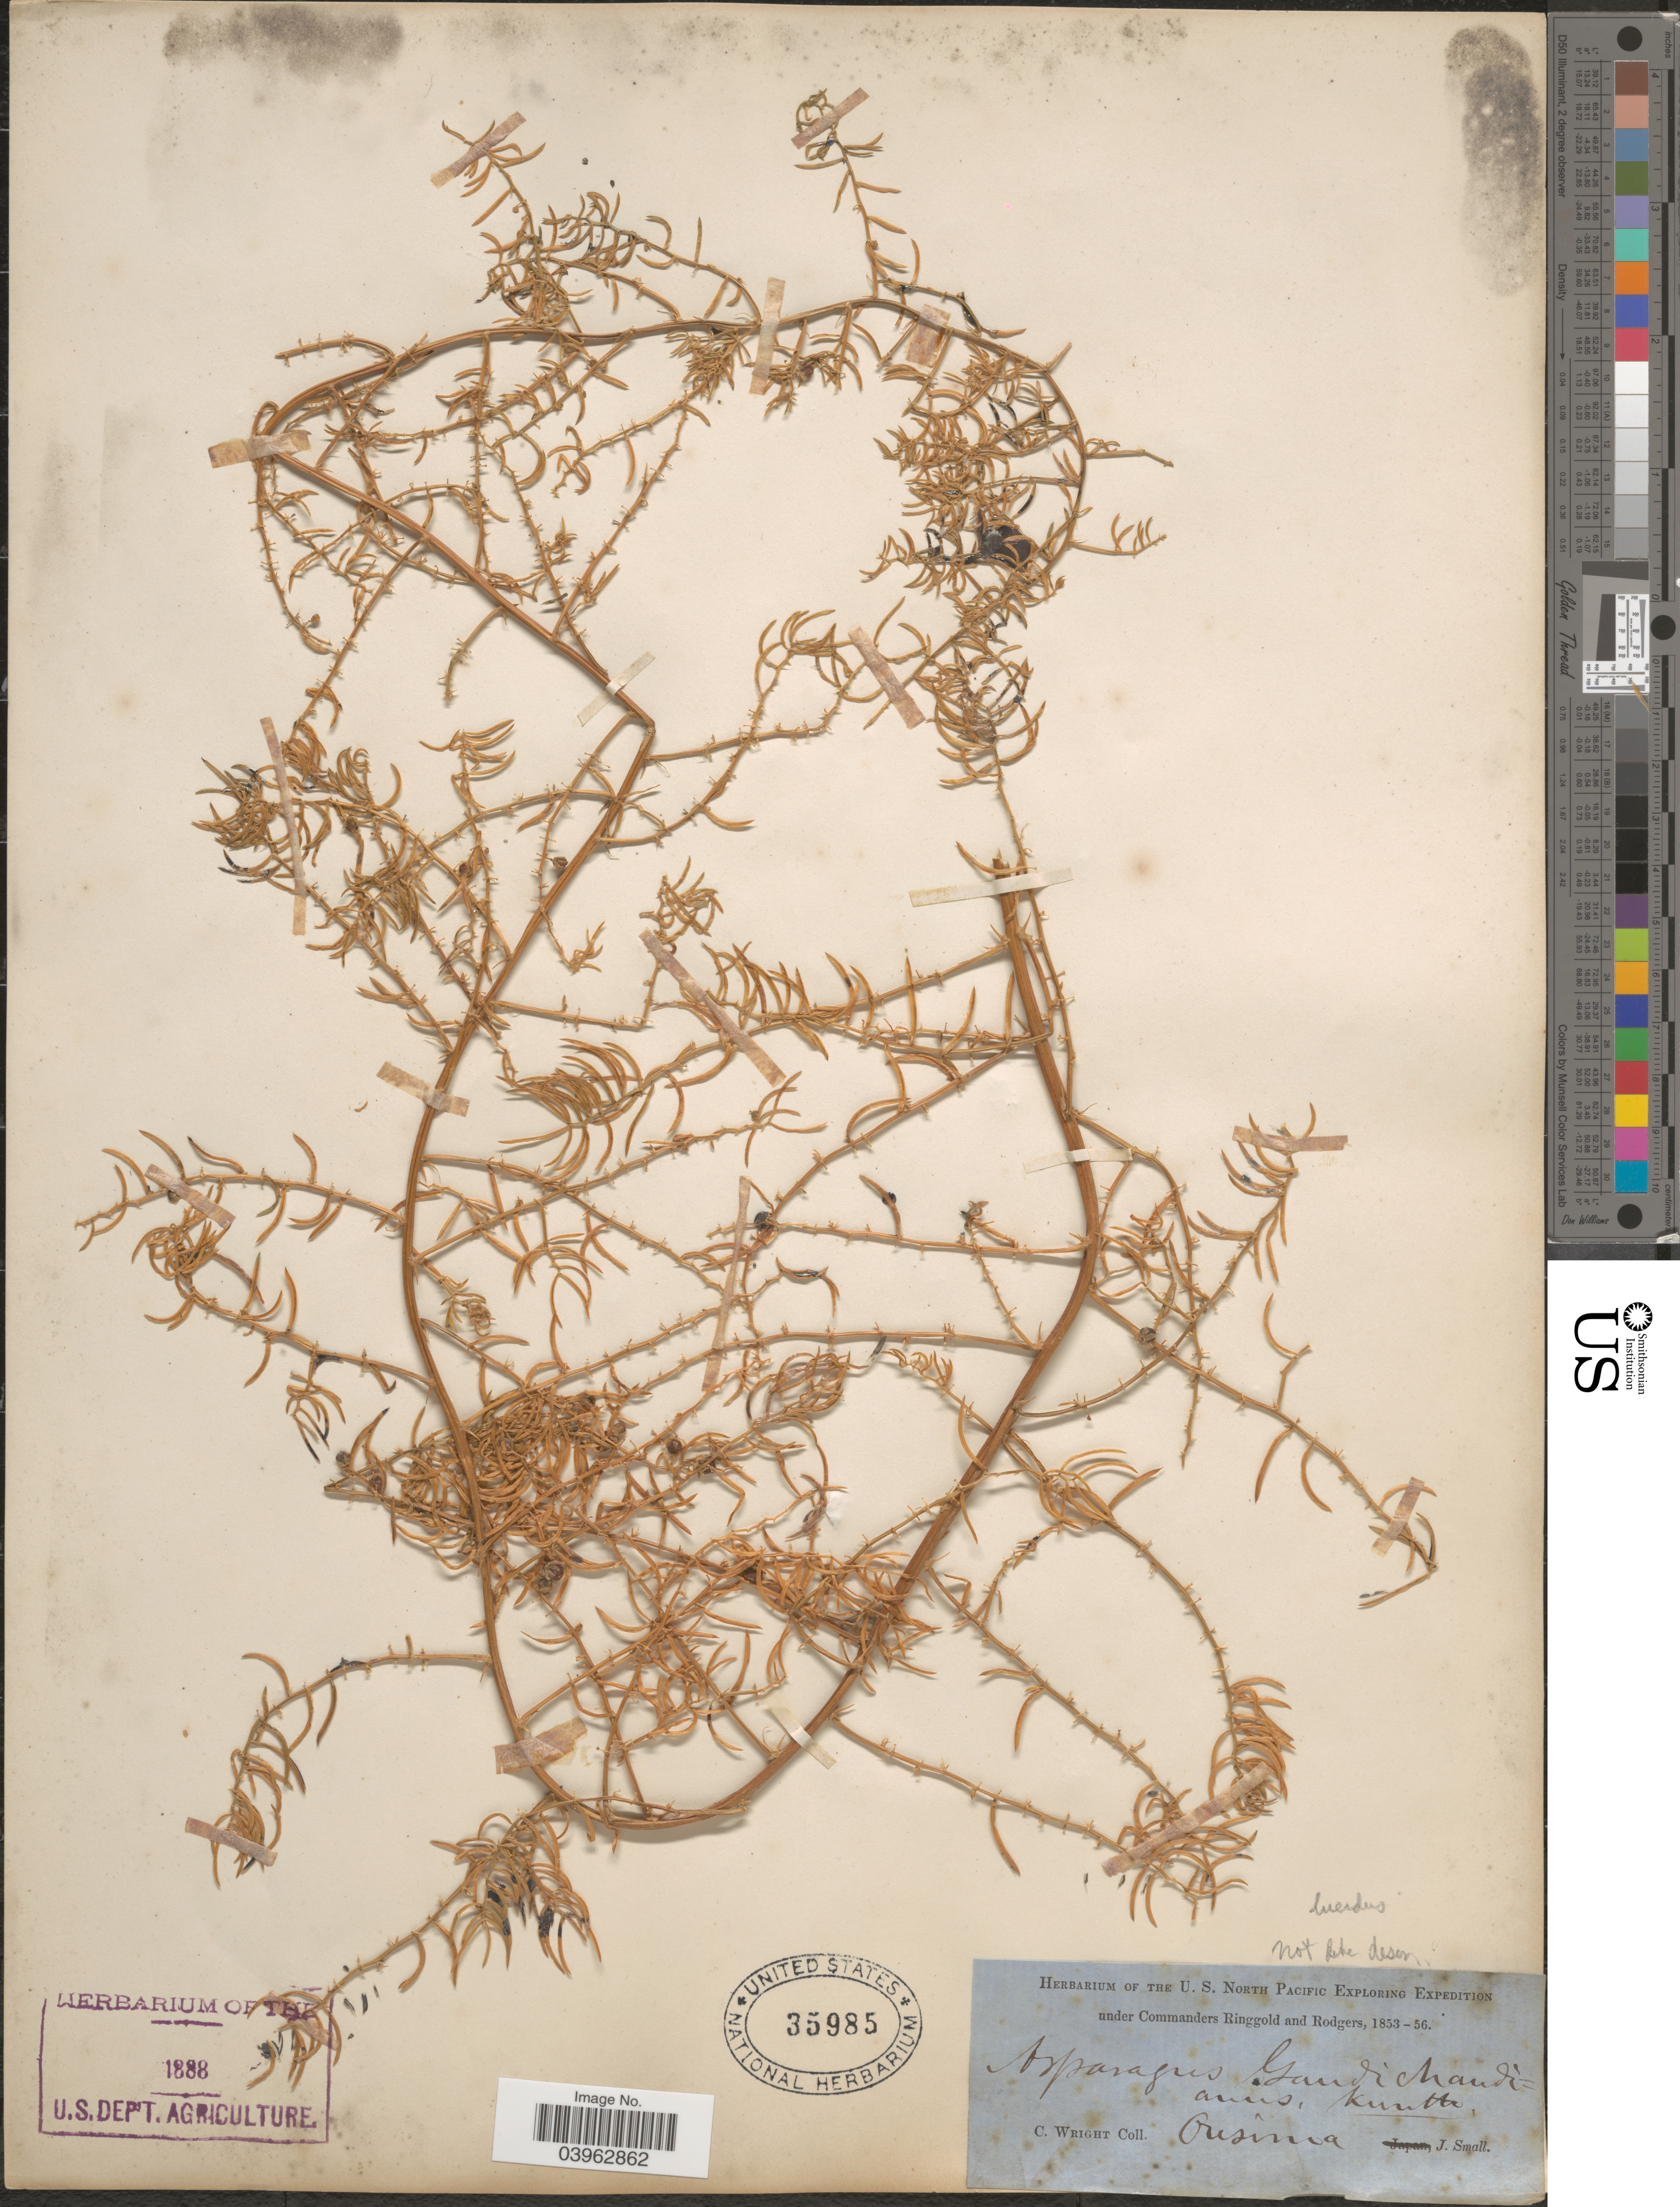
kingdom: Plantae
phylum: Tracheophyta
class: Liliopsida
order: Asparagales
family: Asparagaceae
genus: Asparagus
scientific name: Asparagus cochinchinensis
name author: (Lour.) Merr.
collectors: C. Wright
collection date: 1853/1856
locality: Cosima.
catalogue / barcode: US 35985